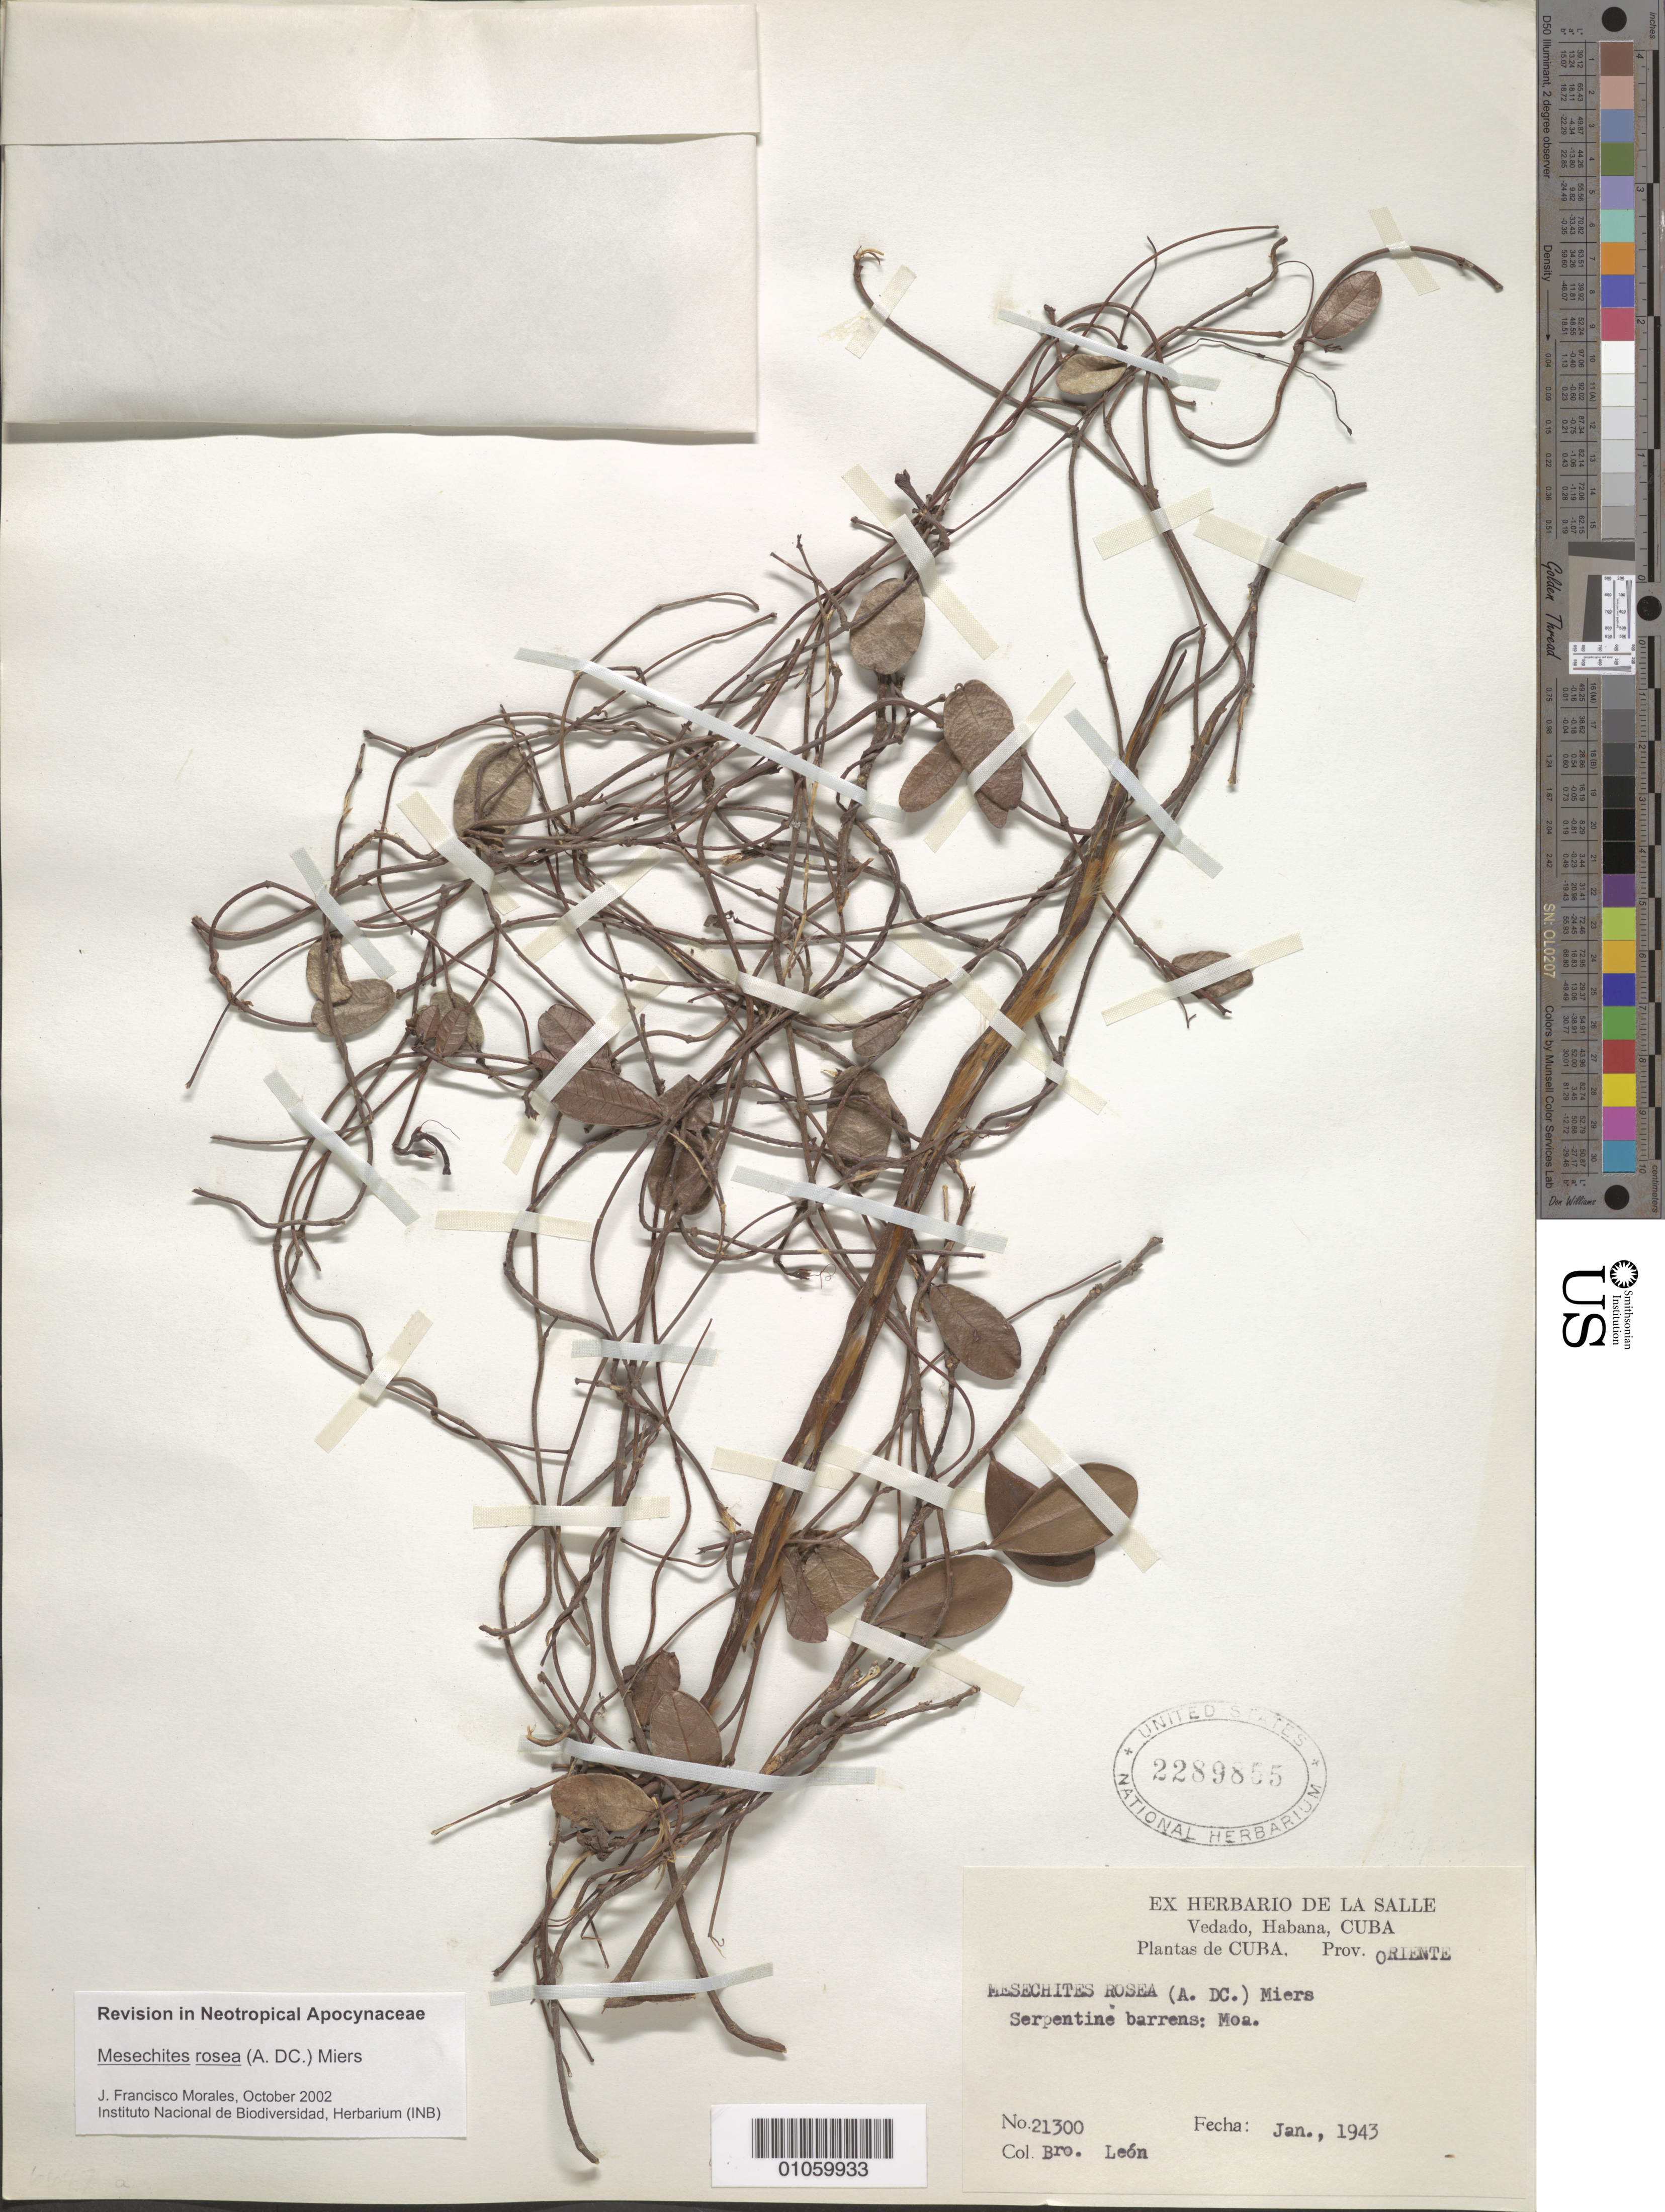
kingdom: Plantae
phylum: Tracheophyta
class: Magnoliopsida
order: Gentianales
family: Apocynaceae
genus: Mesechites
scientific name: Mesechites roseus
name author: (A. DC.) Miers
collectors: Bro. León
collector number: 21300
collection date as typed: Jan 1943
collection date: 1943-01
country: Cuba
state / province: Holguín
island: Cuba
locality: Moa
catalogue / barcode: US 2289855